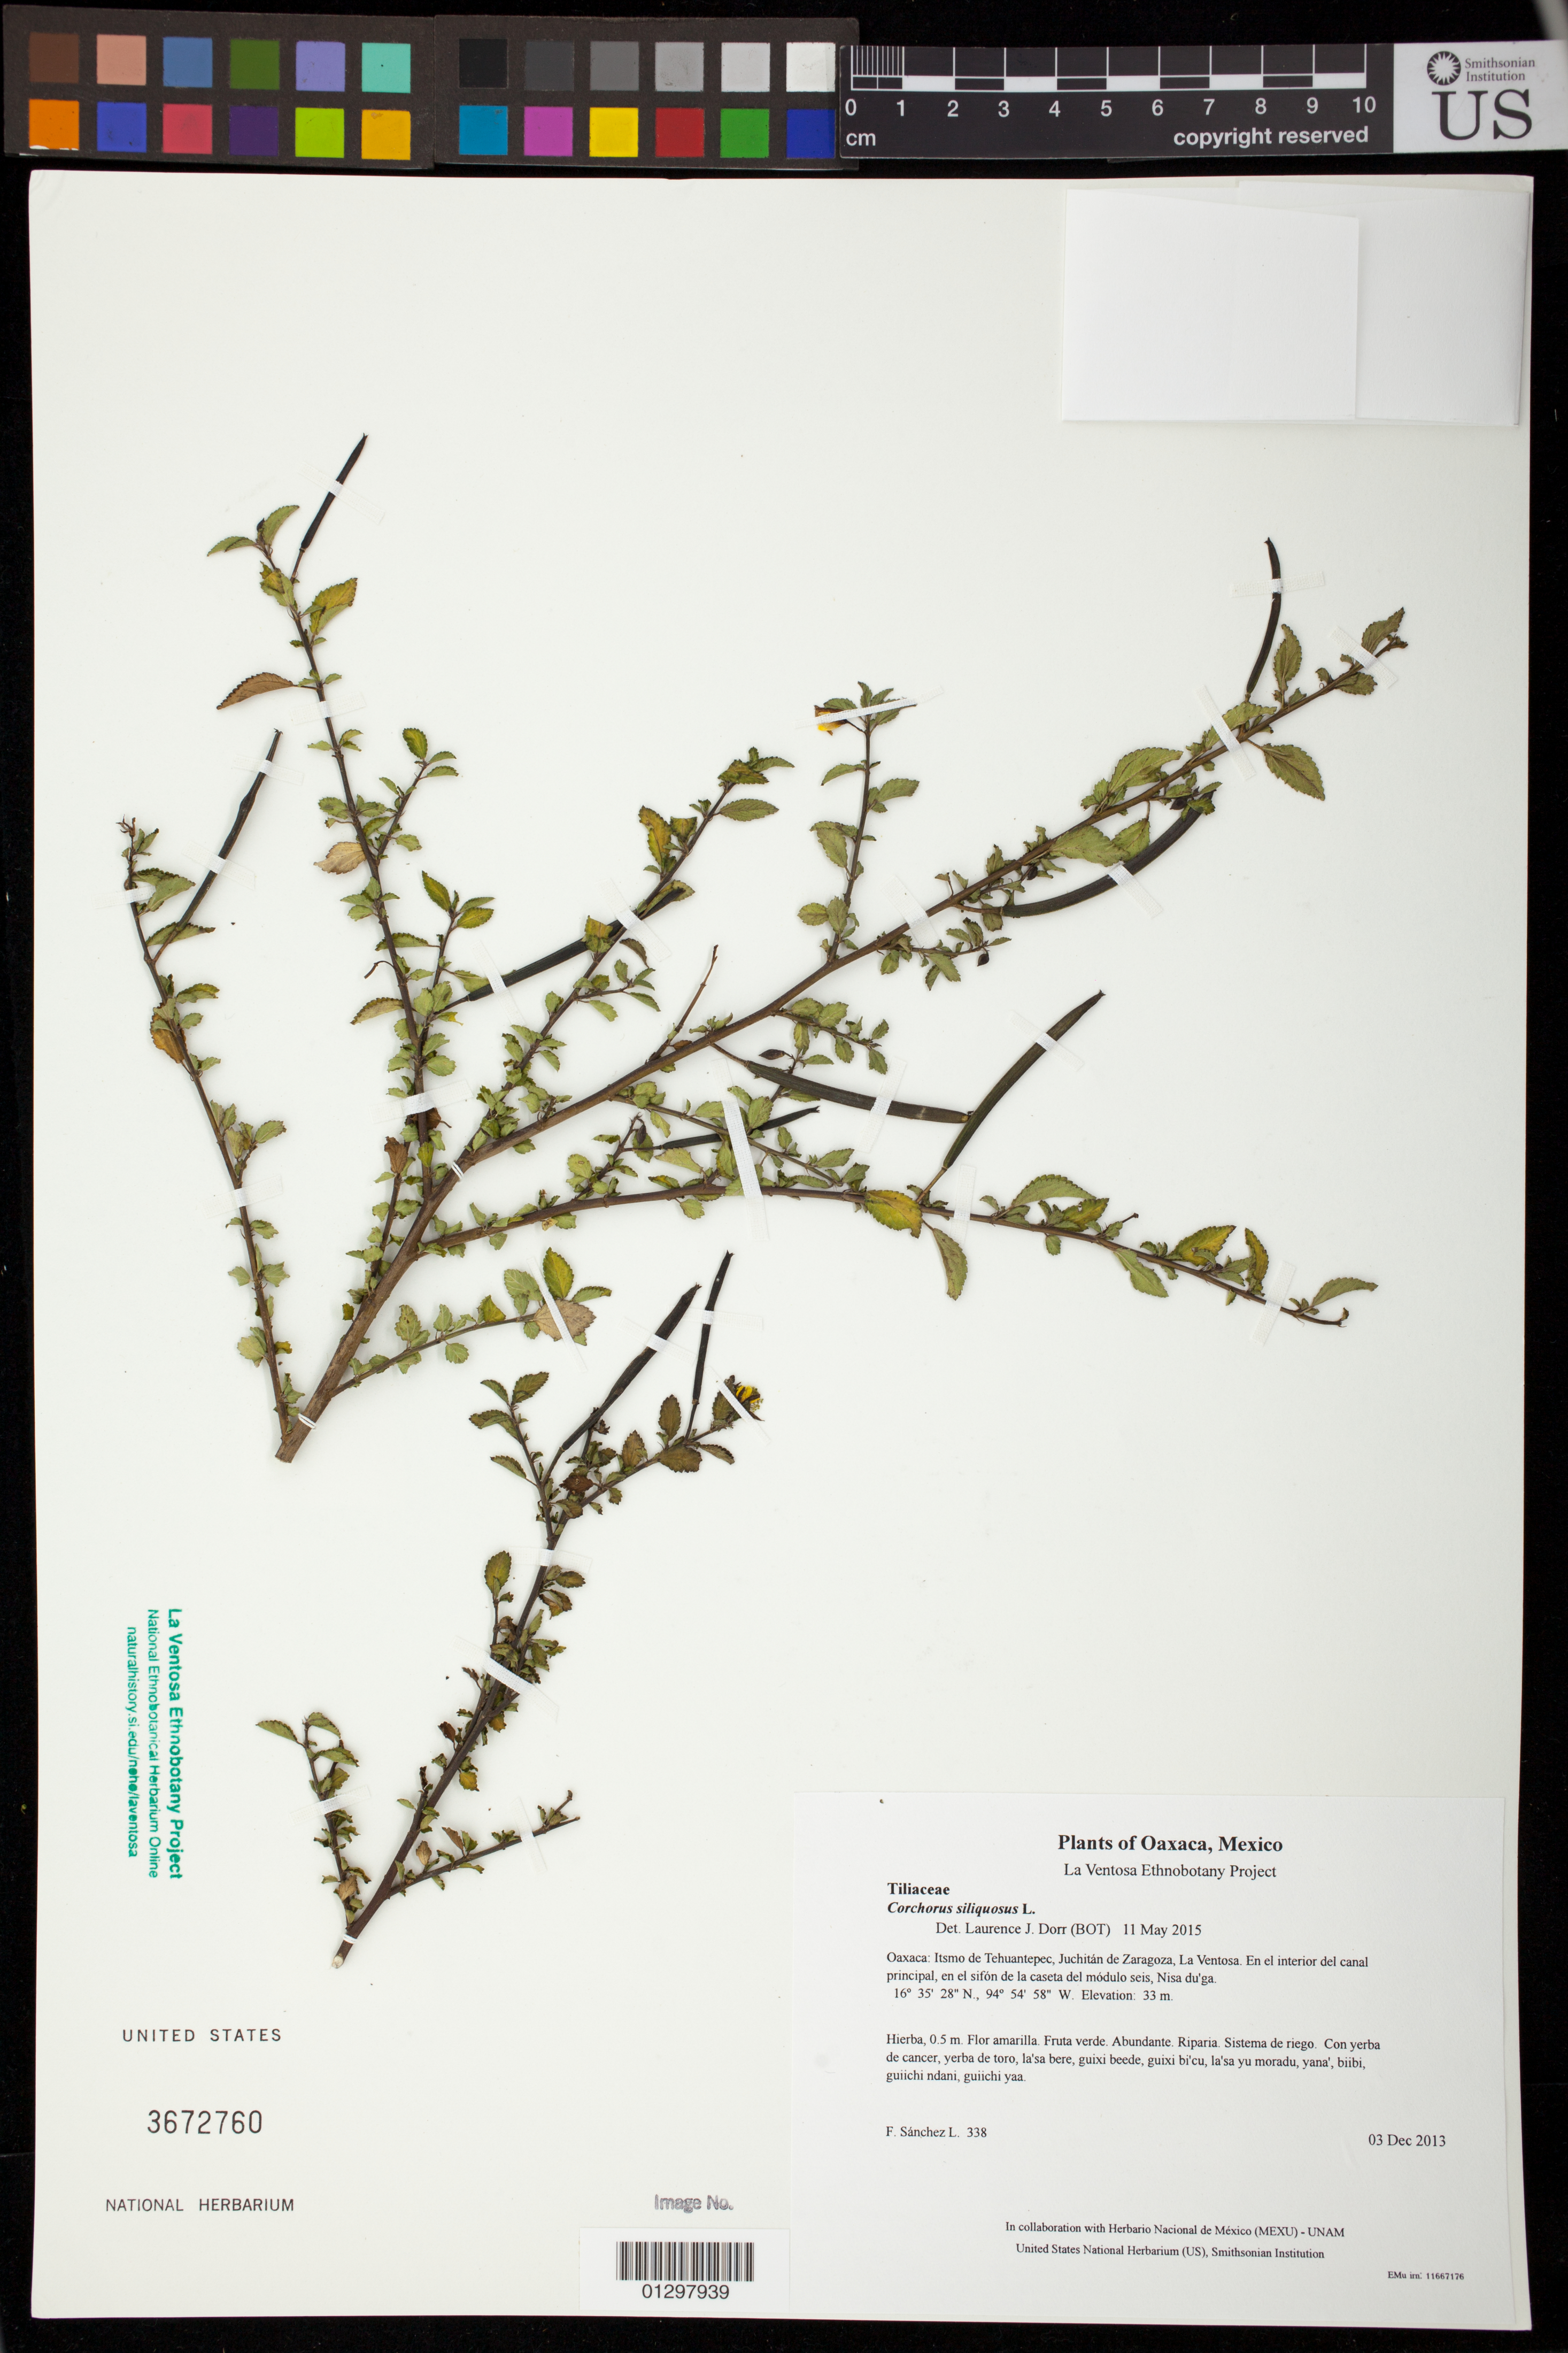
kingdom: Plantae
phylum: Tracheophyta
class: Magnoliopsida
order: Malvales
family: Malvaceae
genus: Corchorus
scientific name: Corchorus siliquosus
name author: L.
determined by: Dorr, L. J., (BOT), Smithsonian Institution - National Museum of Natural History (UNITED STATES)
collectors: F. Sánchez L.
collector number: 338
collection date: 2013-12-03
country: Mexico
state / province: Oaxaca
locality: Itsmo de Tehuantepec, Juchitán de Zaragoza, La Ventosa. En el interior del canal principal, en el sifón de la caseta del módulo seis, Nisa du'ga.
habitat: Riparia. Sistema de riego.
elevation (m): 33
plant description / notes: JEBOT, MEXU, SERO, US; Guixi bandaga. 0.5 m. Guie' naguchi. Cuaananaxhi naga'. Stale.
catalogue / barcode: US 3672760